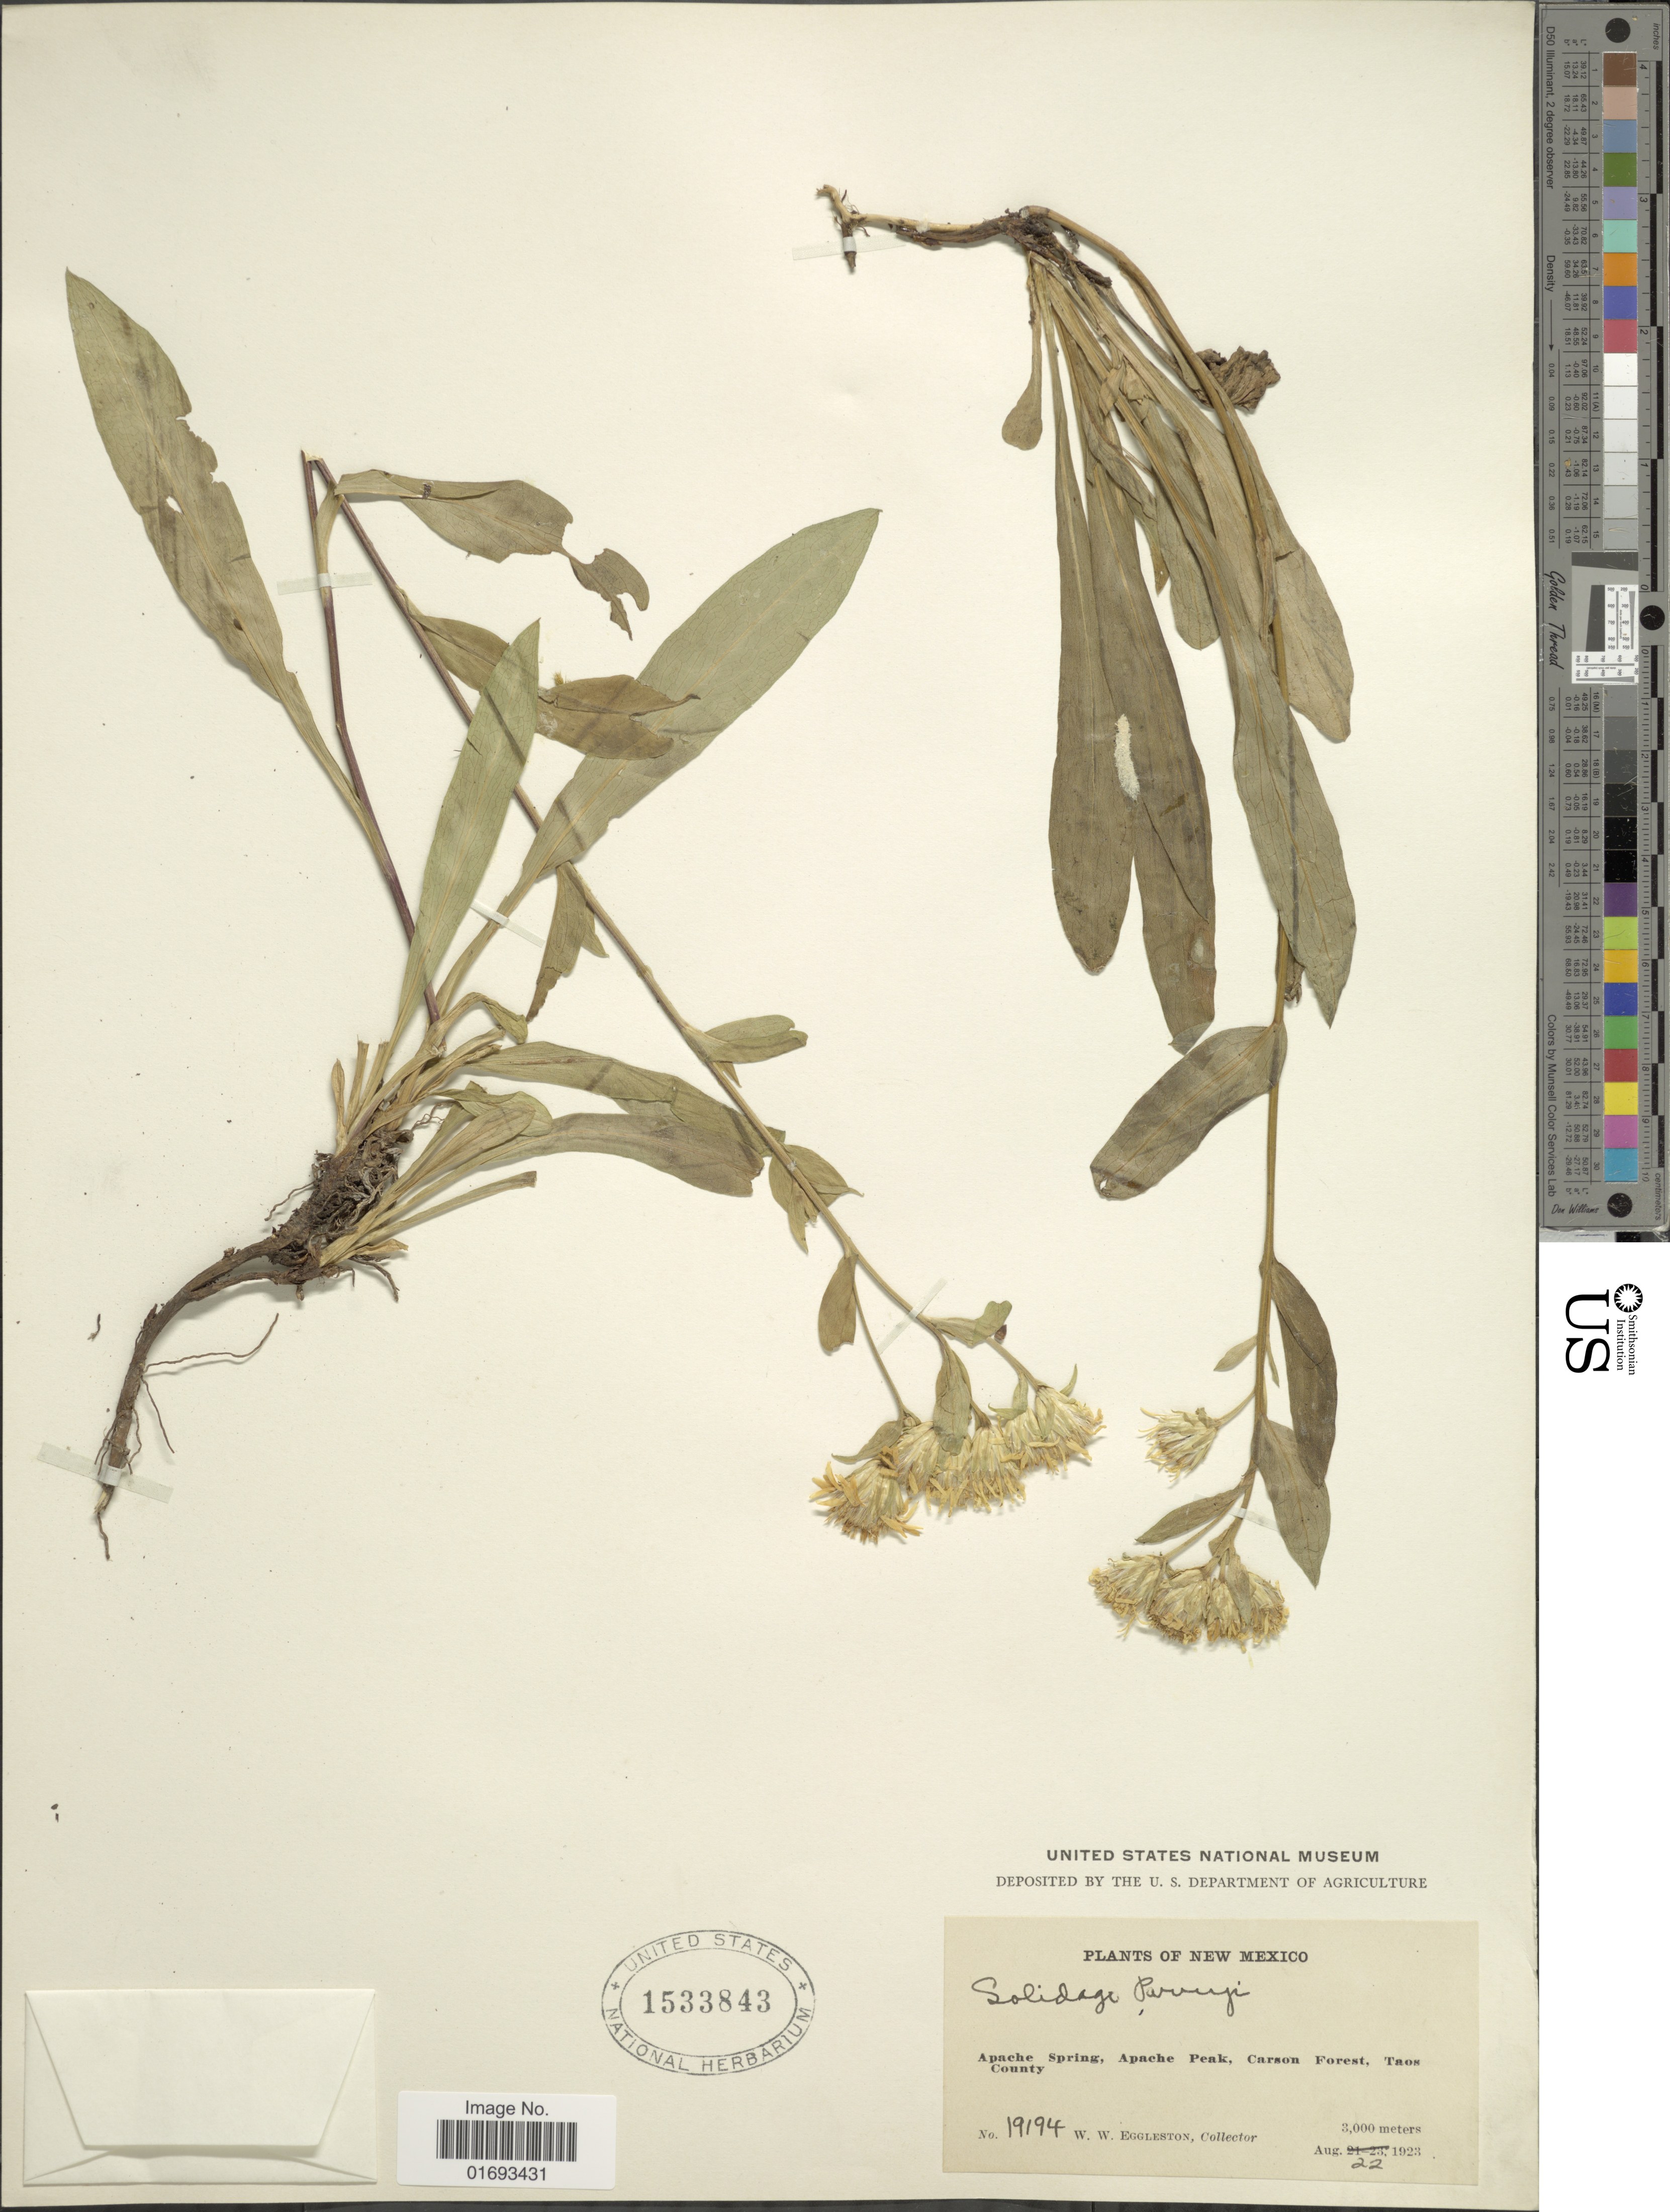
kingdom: Plantae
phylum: Tracheophyta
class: Magnoliopsida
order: Asterales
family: Asteraceae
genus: Oreochrysum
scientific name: Oreochrysum parryi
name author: (A. Gray) Rydb.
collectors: W. W. Eggleston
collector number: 19194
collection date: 1923-08-22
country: United States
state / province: New Mexico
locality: Apache Spring, Apache Peak, Carson forest, Taos County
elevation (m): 3000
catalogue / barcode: US 1533843